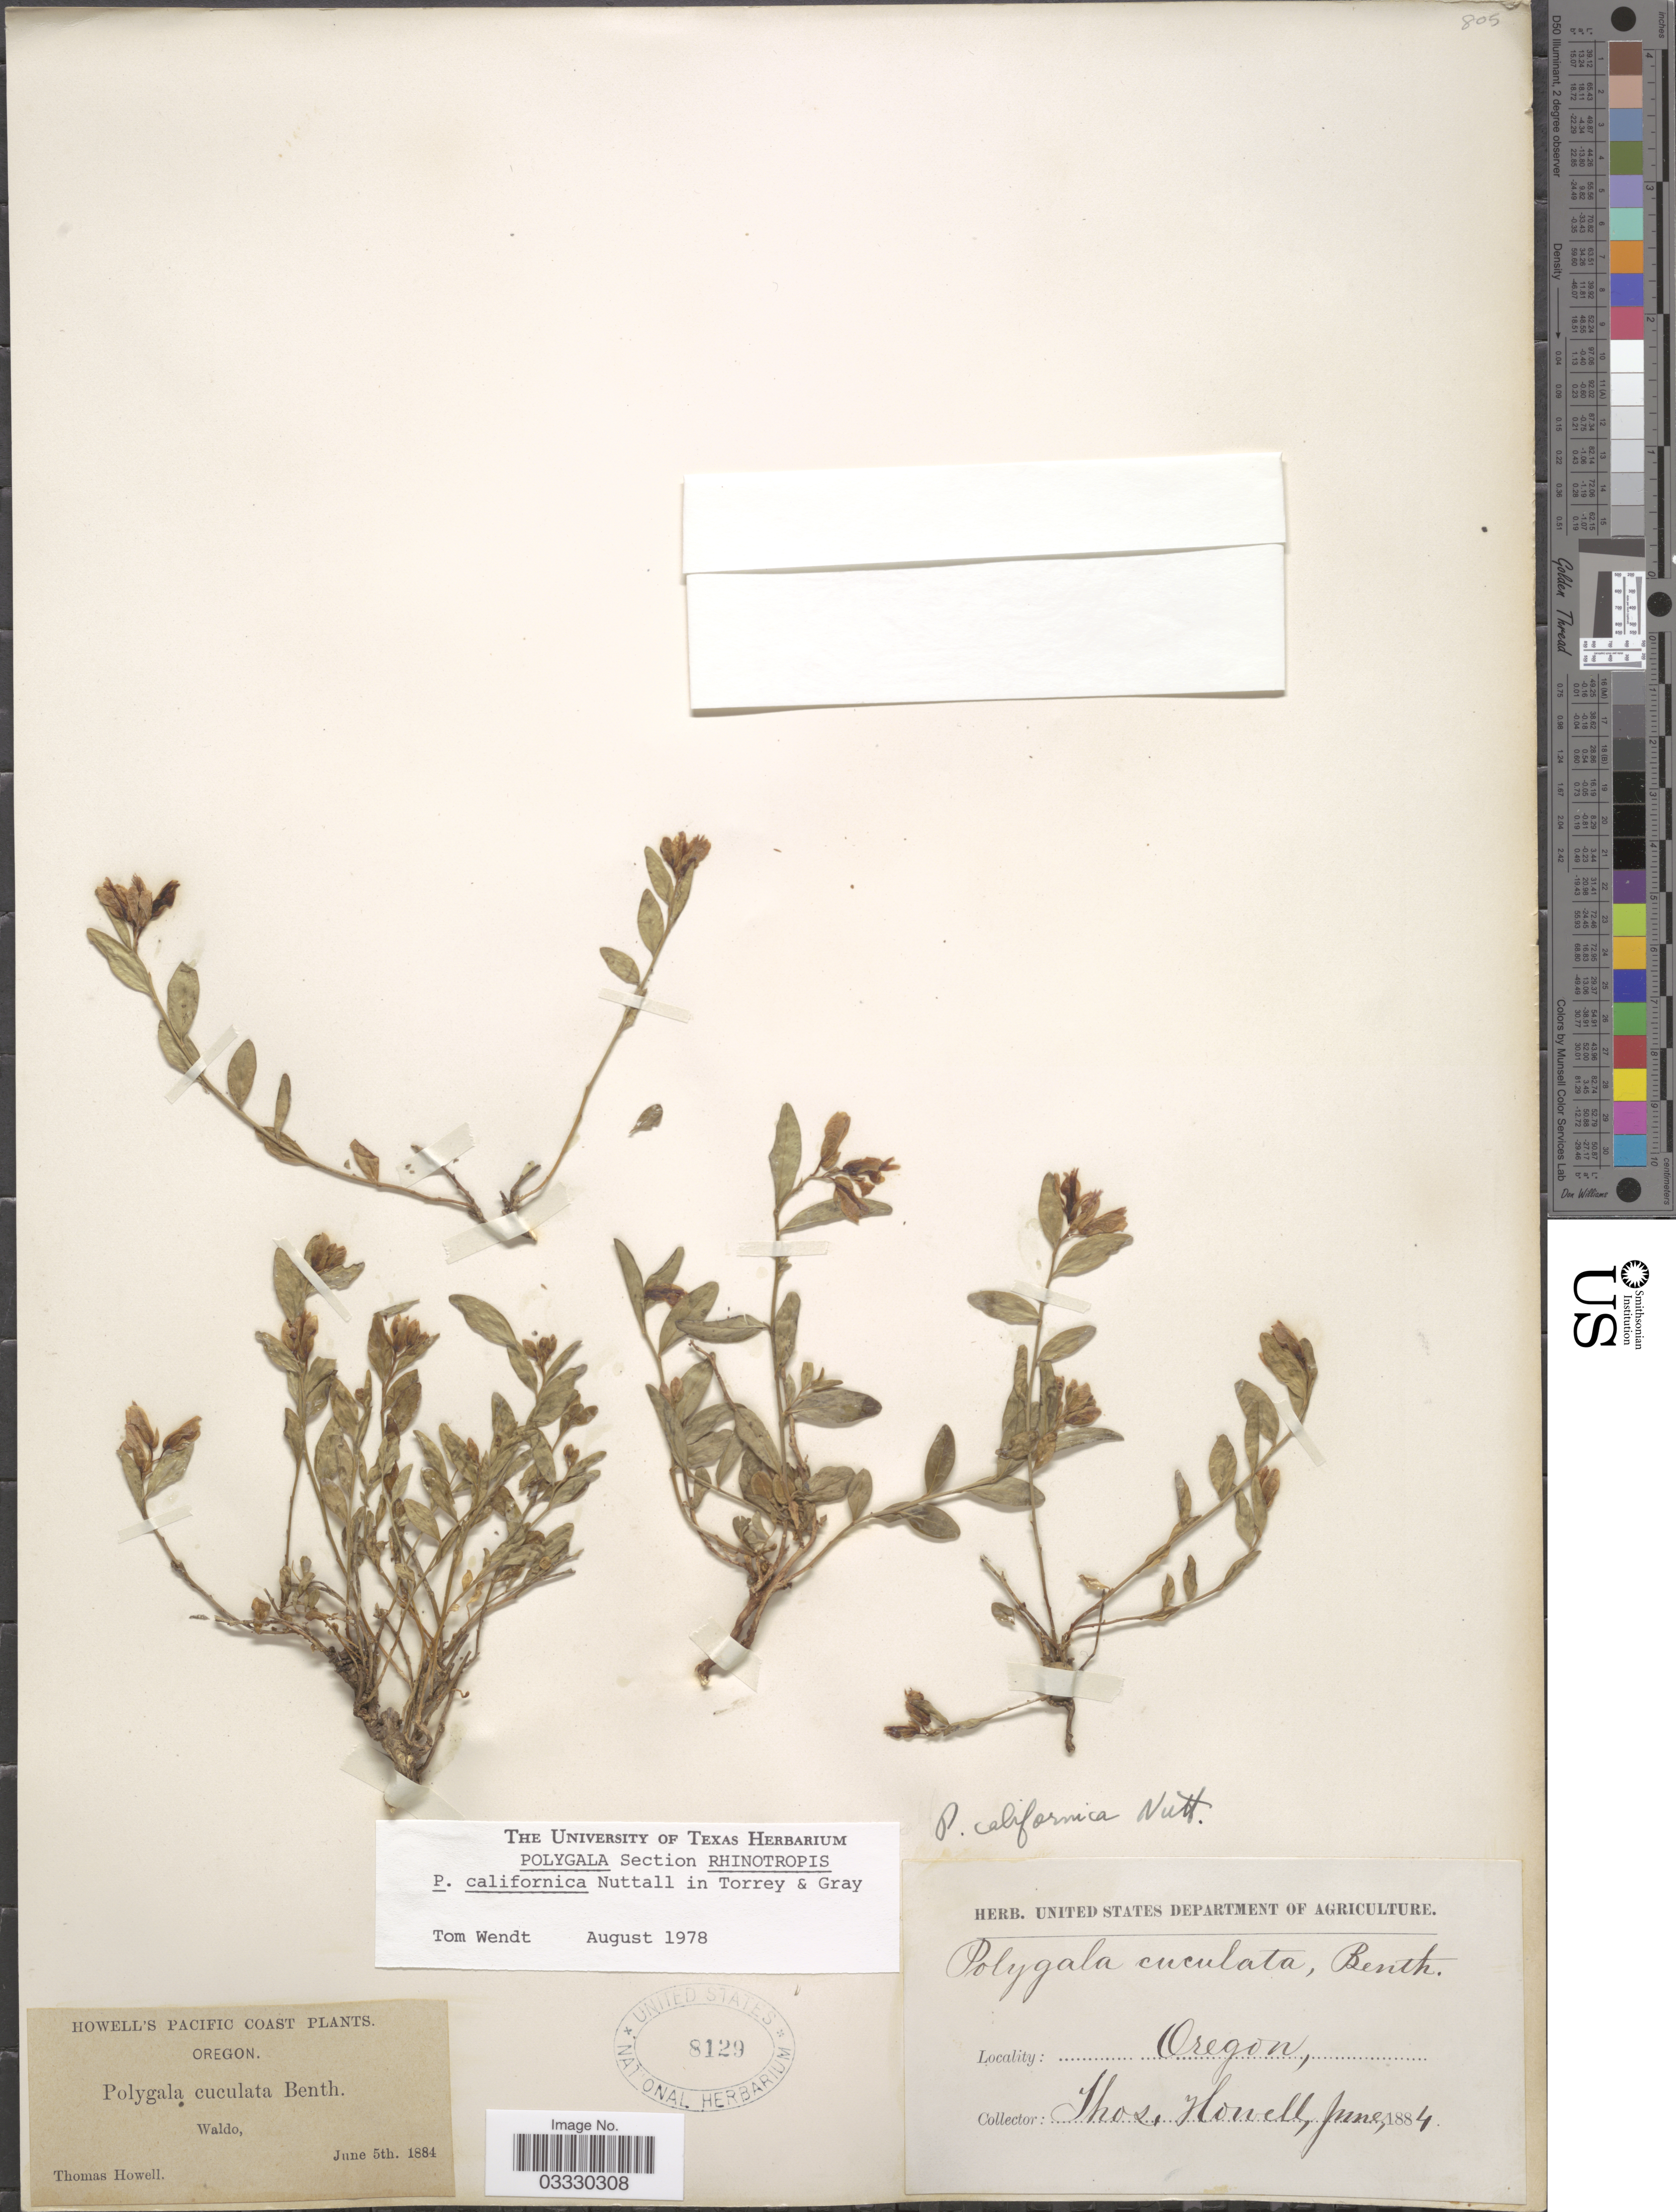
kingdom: Plantae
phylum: Tracheophyta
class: Magnoliopsida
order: Fabales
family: Polygalaceae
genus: Rhinotropis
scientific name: Rhinotropis californica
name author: (Nutt.) J.R. Abbott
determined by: Strong, Mark T., (BOT), Smithsonian Institution - National Museum of Natural History (UNITED STATES)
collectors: T. Howell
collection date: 1884-06-05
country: United States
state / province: Oregon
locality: Pacific Coast. Waldo.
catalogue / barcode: US 8129